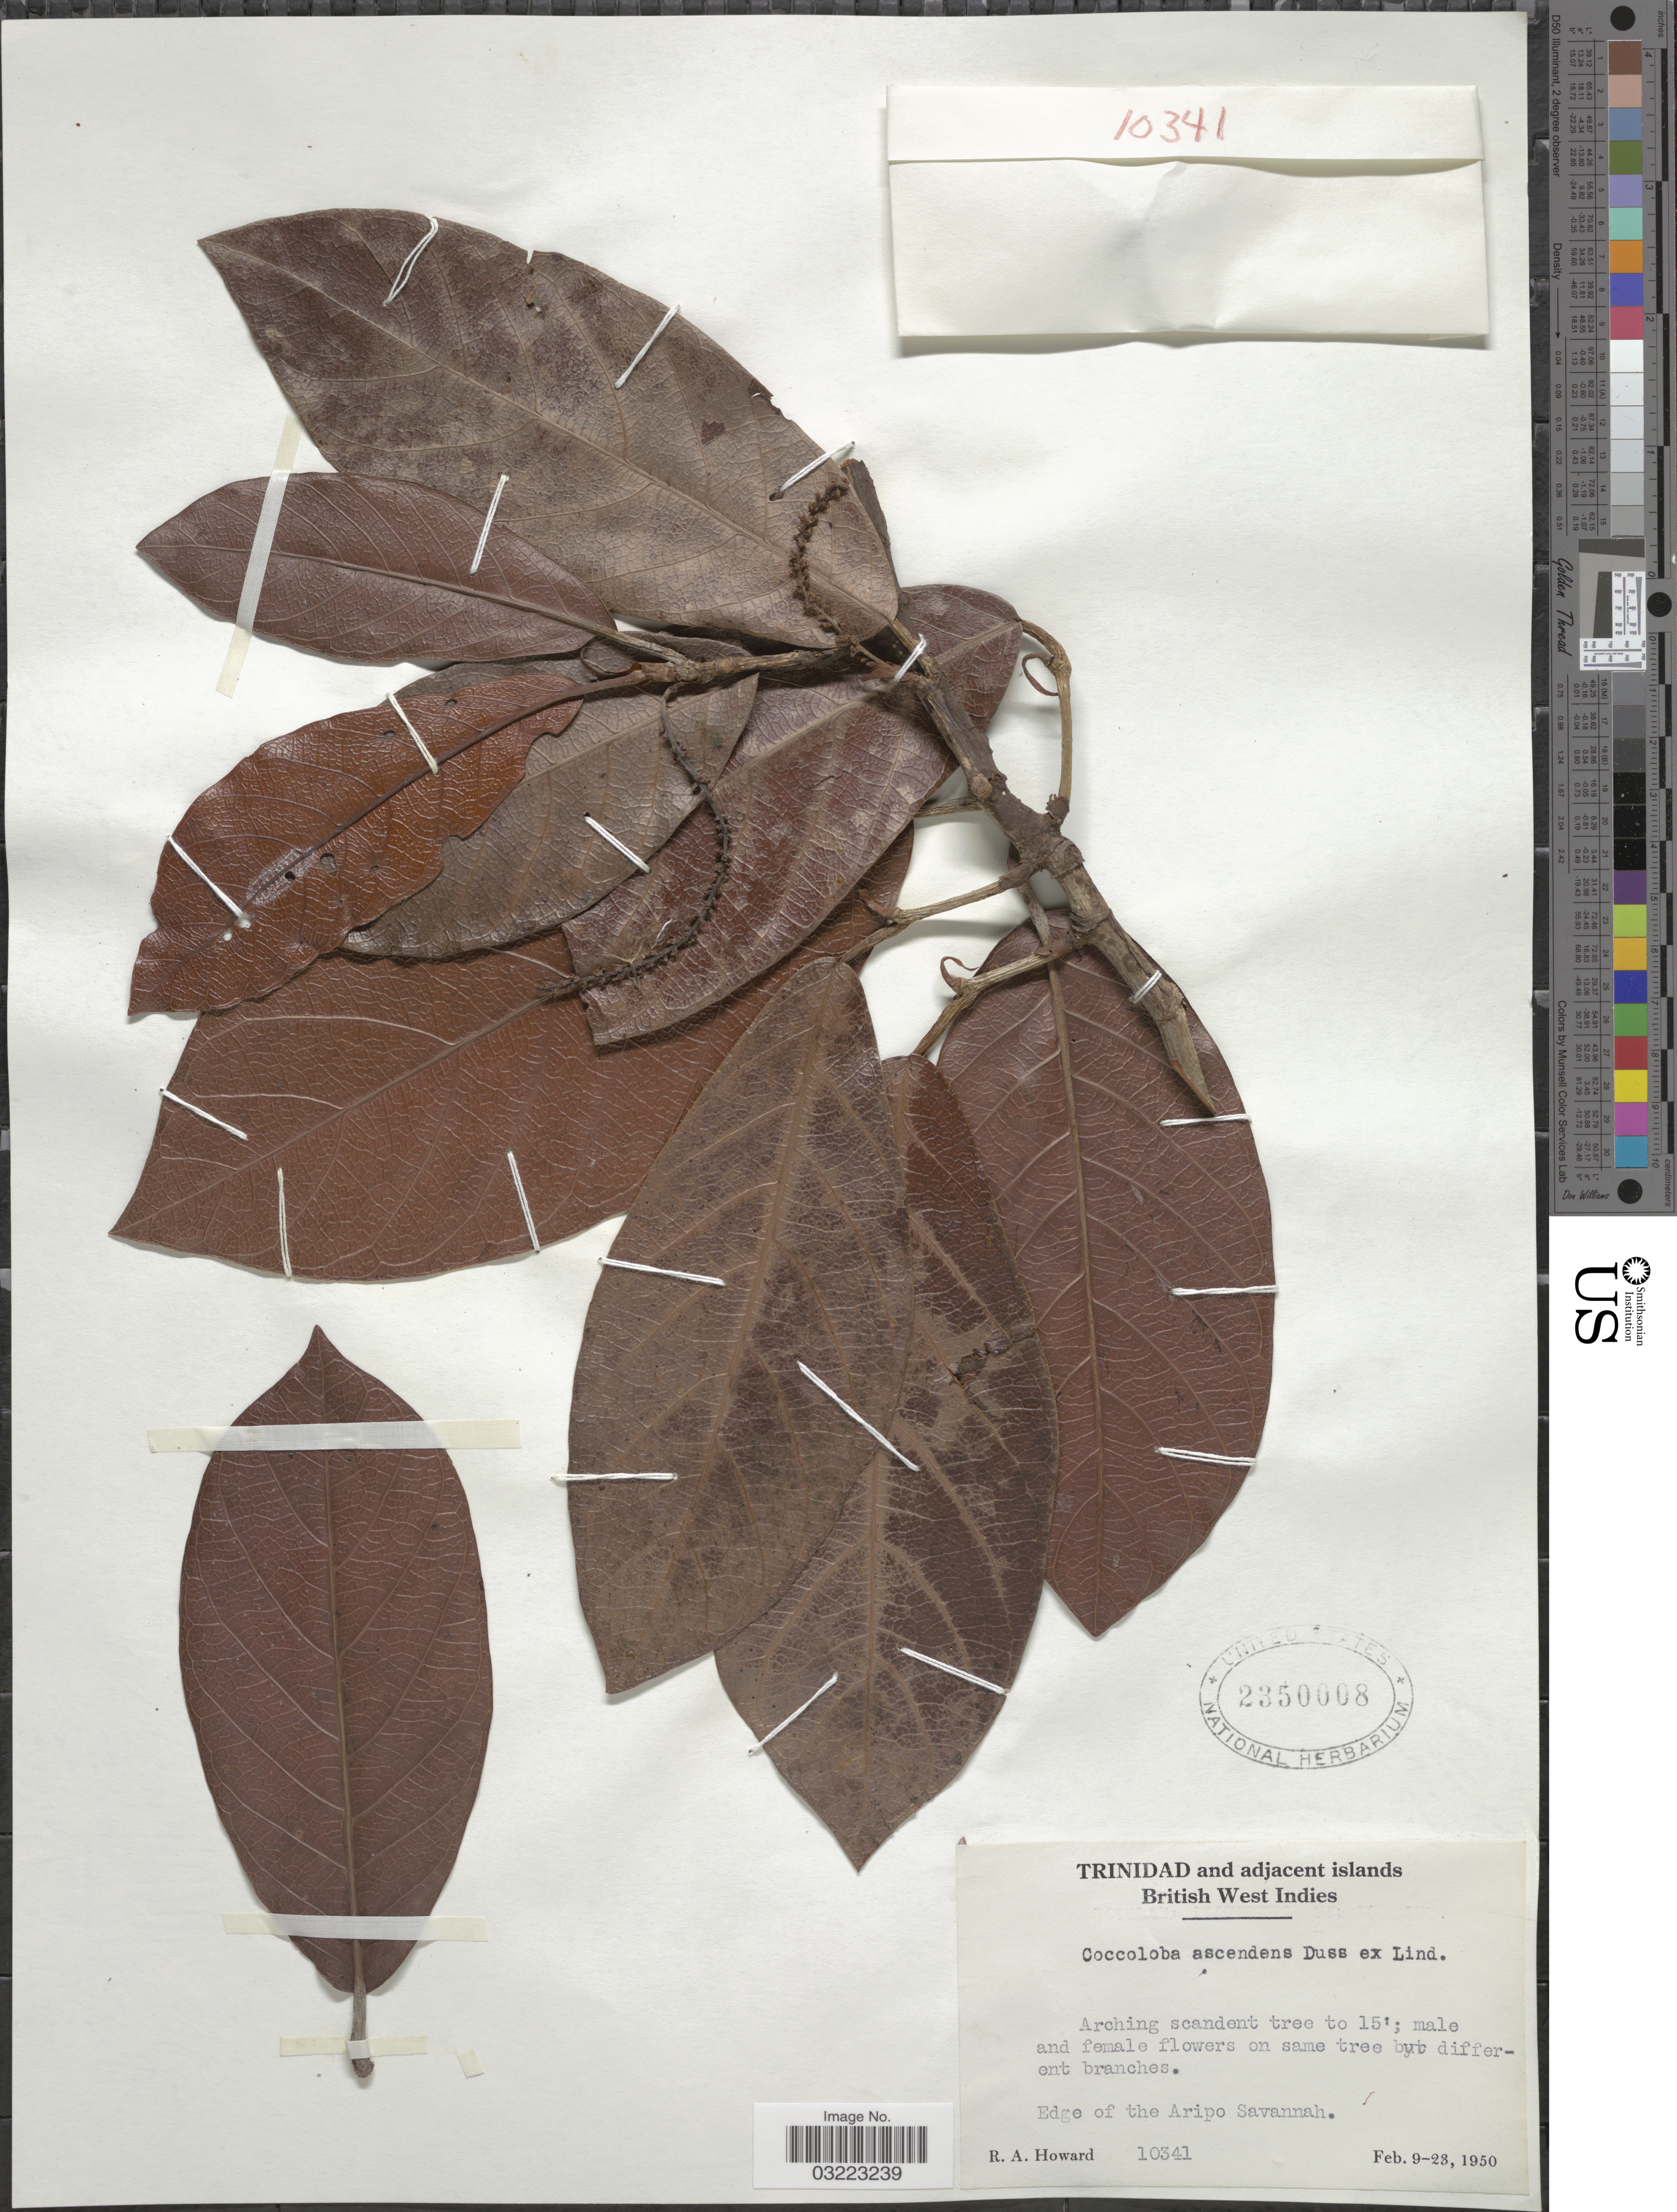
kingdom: Plantae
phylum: Tracheophyta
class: Magnoliopsida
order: Caryophyllales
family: Polygonaceae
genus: Coccoloba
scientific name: Coccoloba ascendens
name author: Duss ex Lindau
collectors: R. A. Howard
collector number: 10341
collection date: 1950-02-09/1950-02-23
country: Trinidad and Tobago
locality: Trinidad and adjacent islands, British West Indies, Edge of the Aripo Savannah.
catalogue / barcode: US 2350008